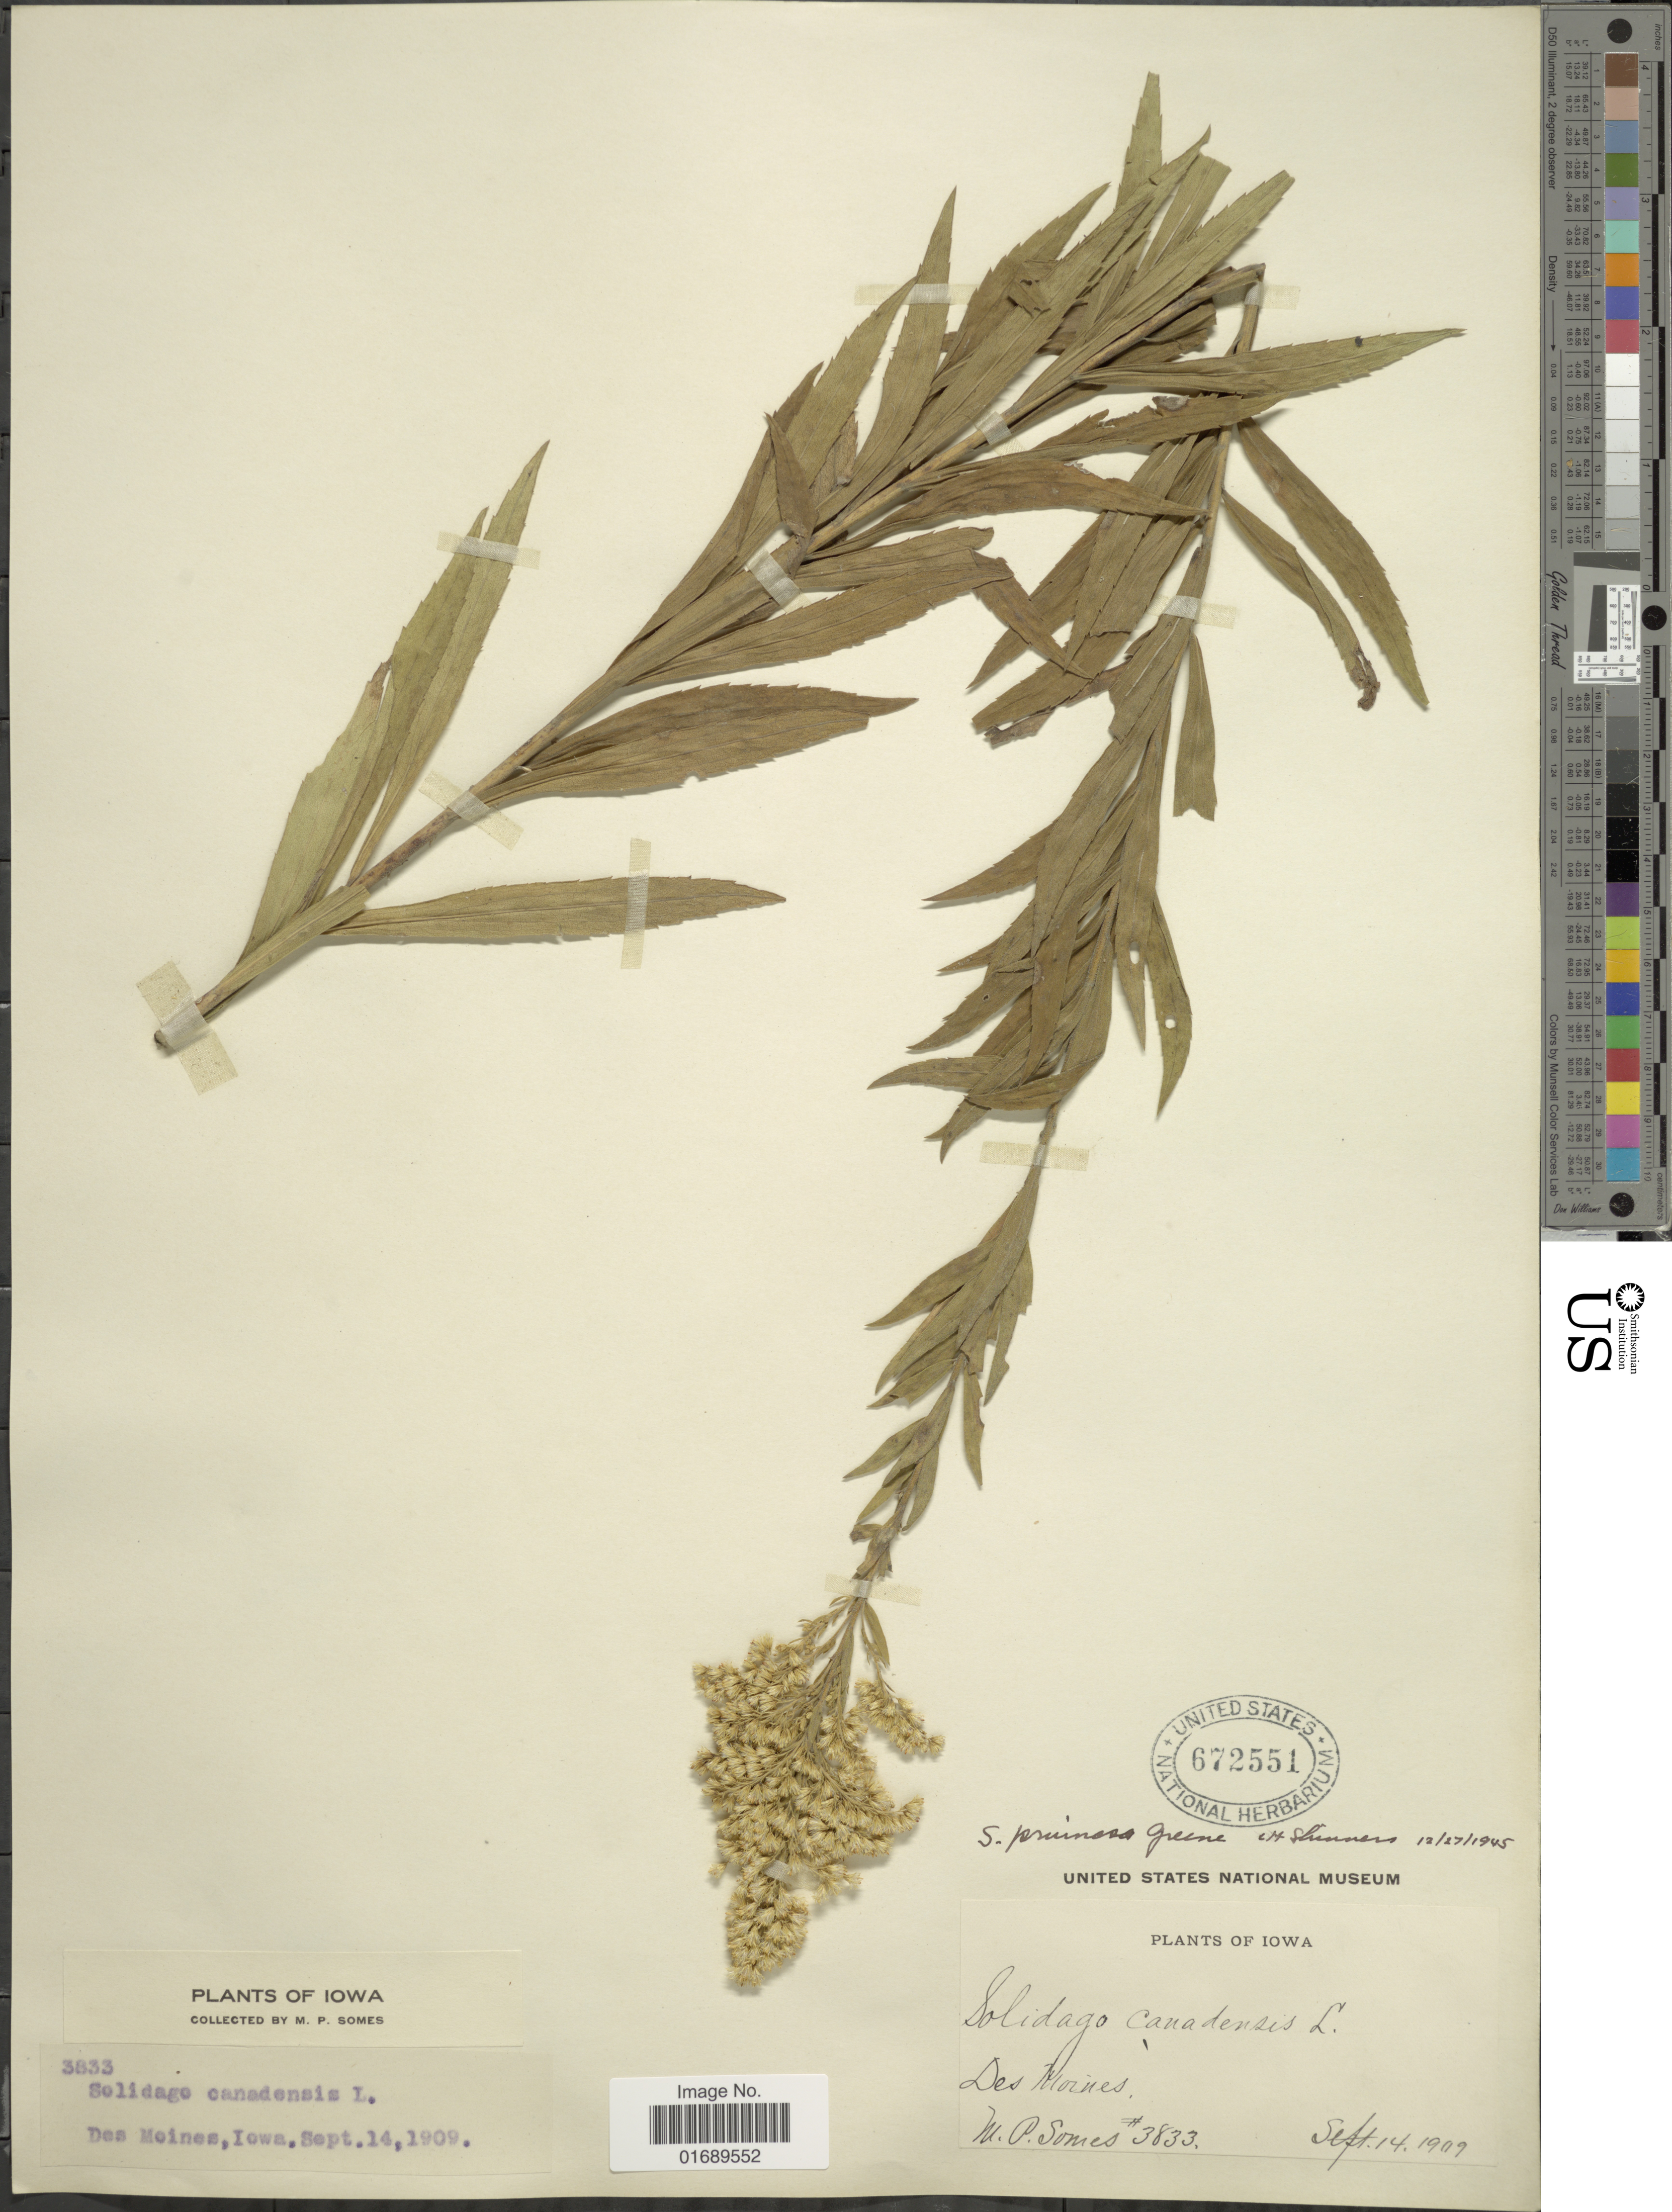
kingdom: Plantae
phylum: Tracheophyta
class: Magnoliopsida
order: Asterales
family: Asteraceae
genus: Solidago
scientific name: Solidago pruinosa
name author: Greene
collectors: M. Somes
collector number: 3833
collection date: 1909-09-14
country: United States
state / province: Iowa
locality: Des Moines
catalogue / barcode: US 672551